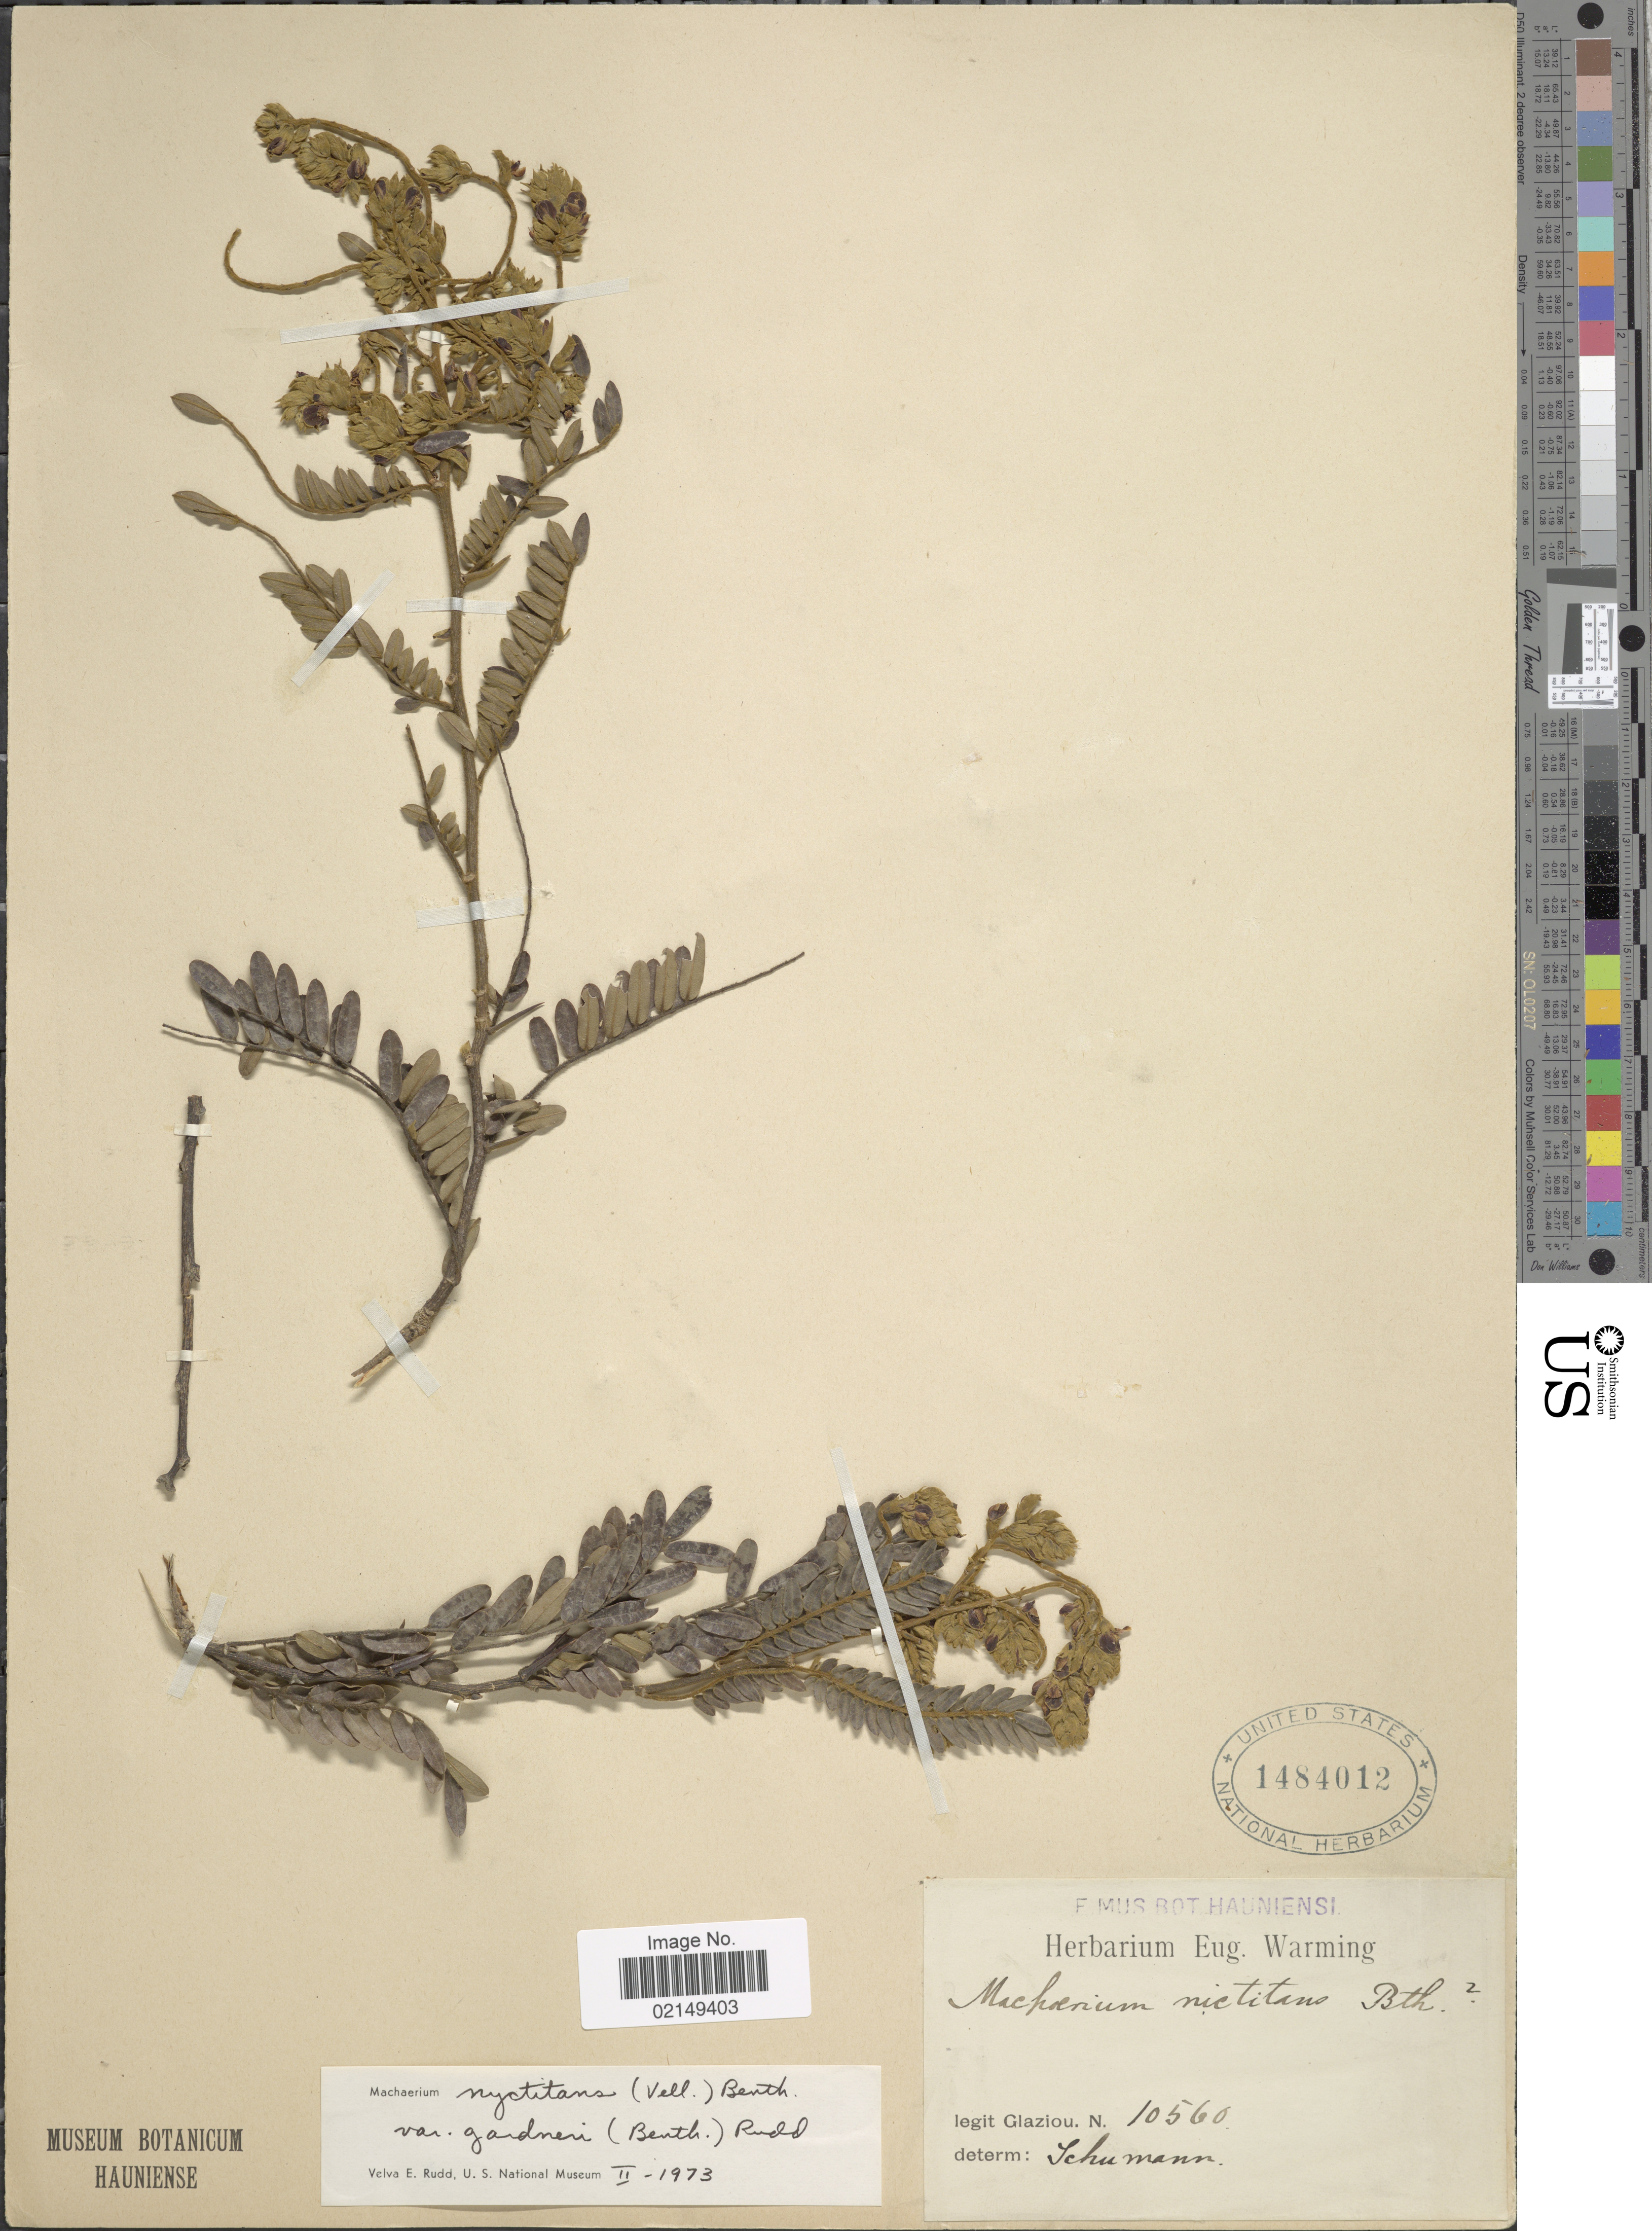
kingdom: Plantae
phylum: Tracheophyta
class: Magnoliopsida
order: Fabales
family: Fabaceae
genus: Machaerium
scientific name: Machaerium gardneri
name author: Benth.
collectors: Glaziou, --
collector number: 10560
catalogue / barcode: US 1484012